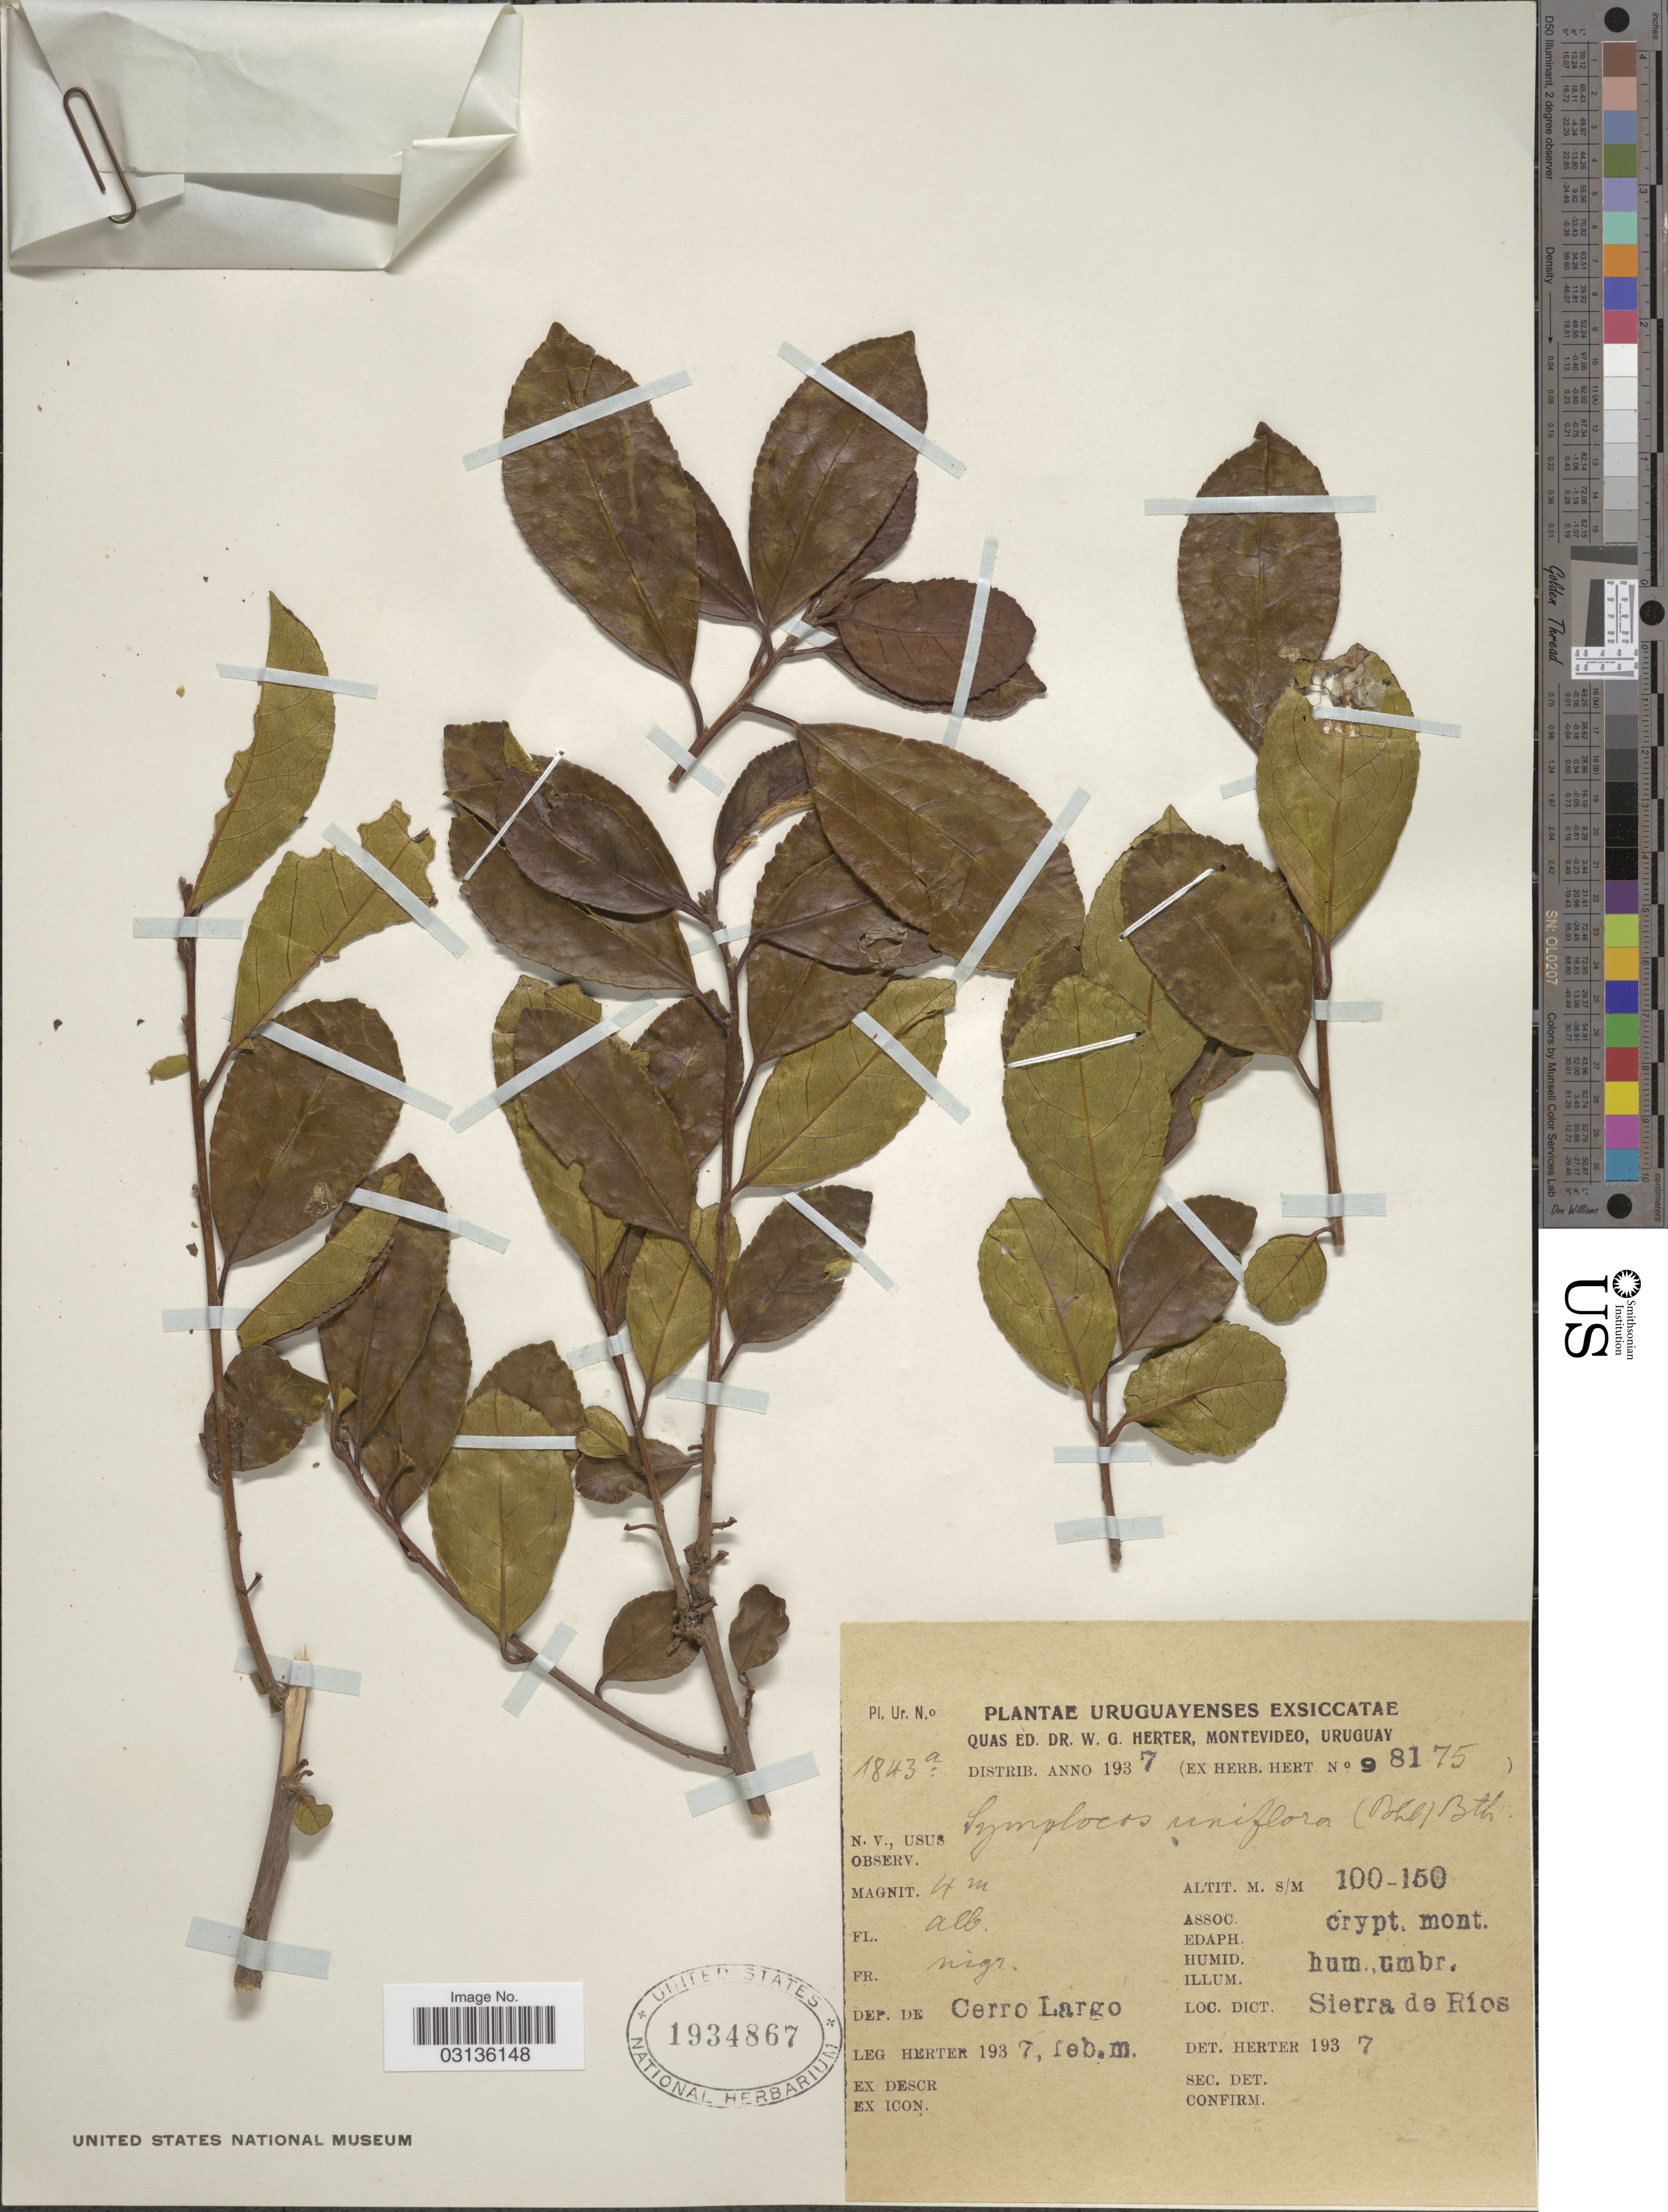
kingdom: Plantae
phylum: Tracheophyta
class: Magnoliopsida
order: Ericales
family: Symplocaceae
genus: Symplocos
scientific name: Symplocos uniflora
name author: (Pohl) Benth.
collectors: Herter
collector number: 1843a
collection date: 1937-02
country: Uruguay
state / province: Cerro Largo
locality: Dep. de Cerro Largo. Sierra de Rios.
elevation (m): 100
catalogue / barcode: US 1934867